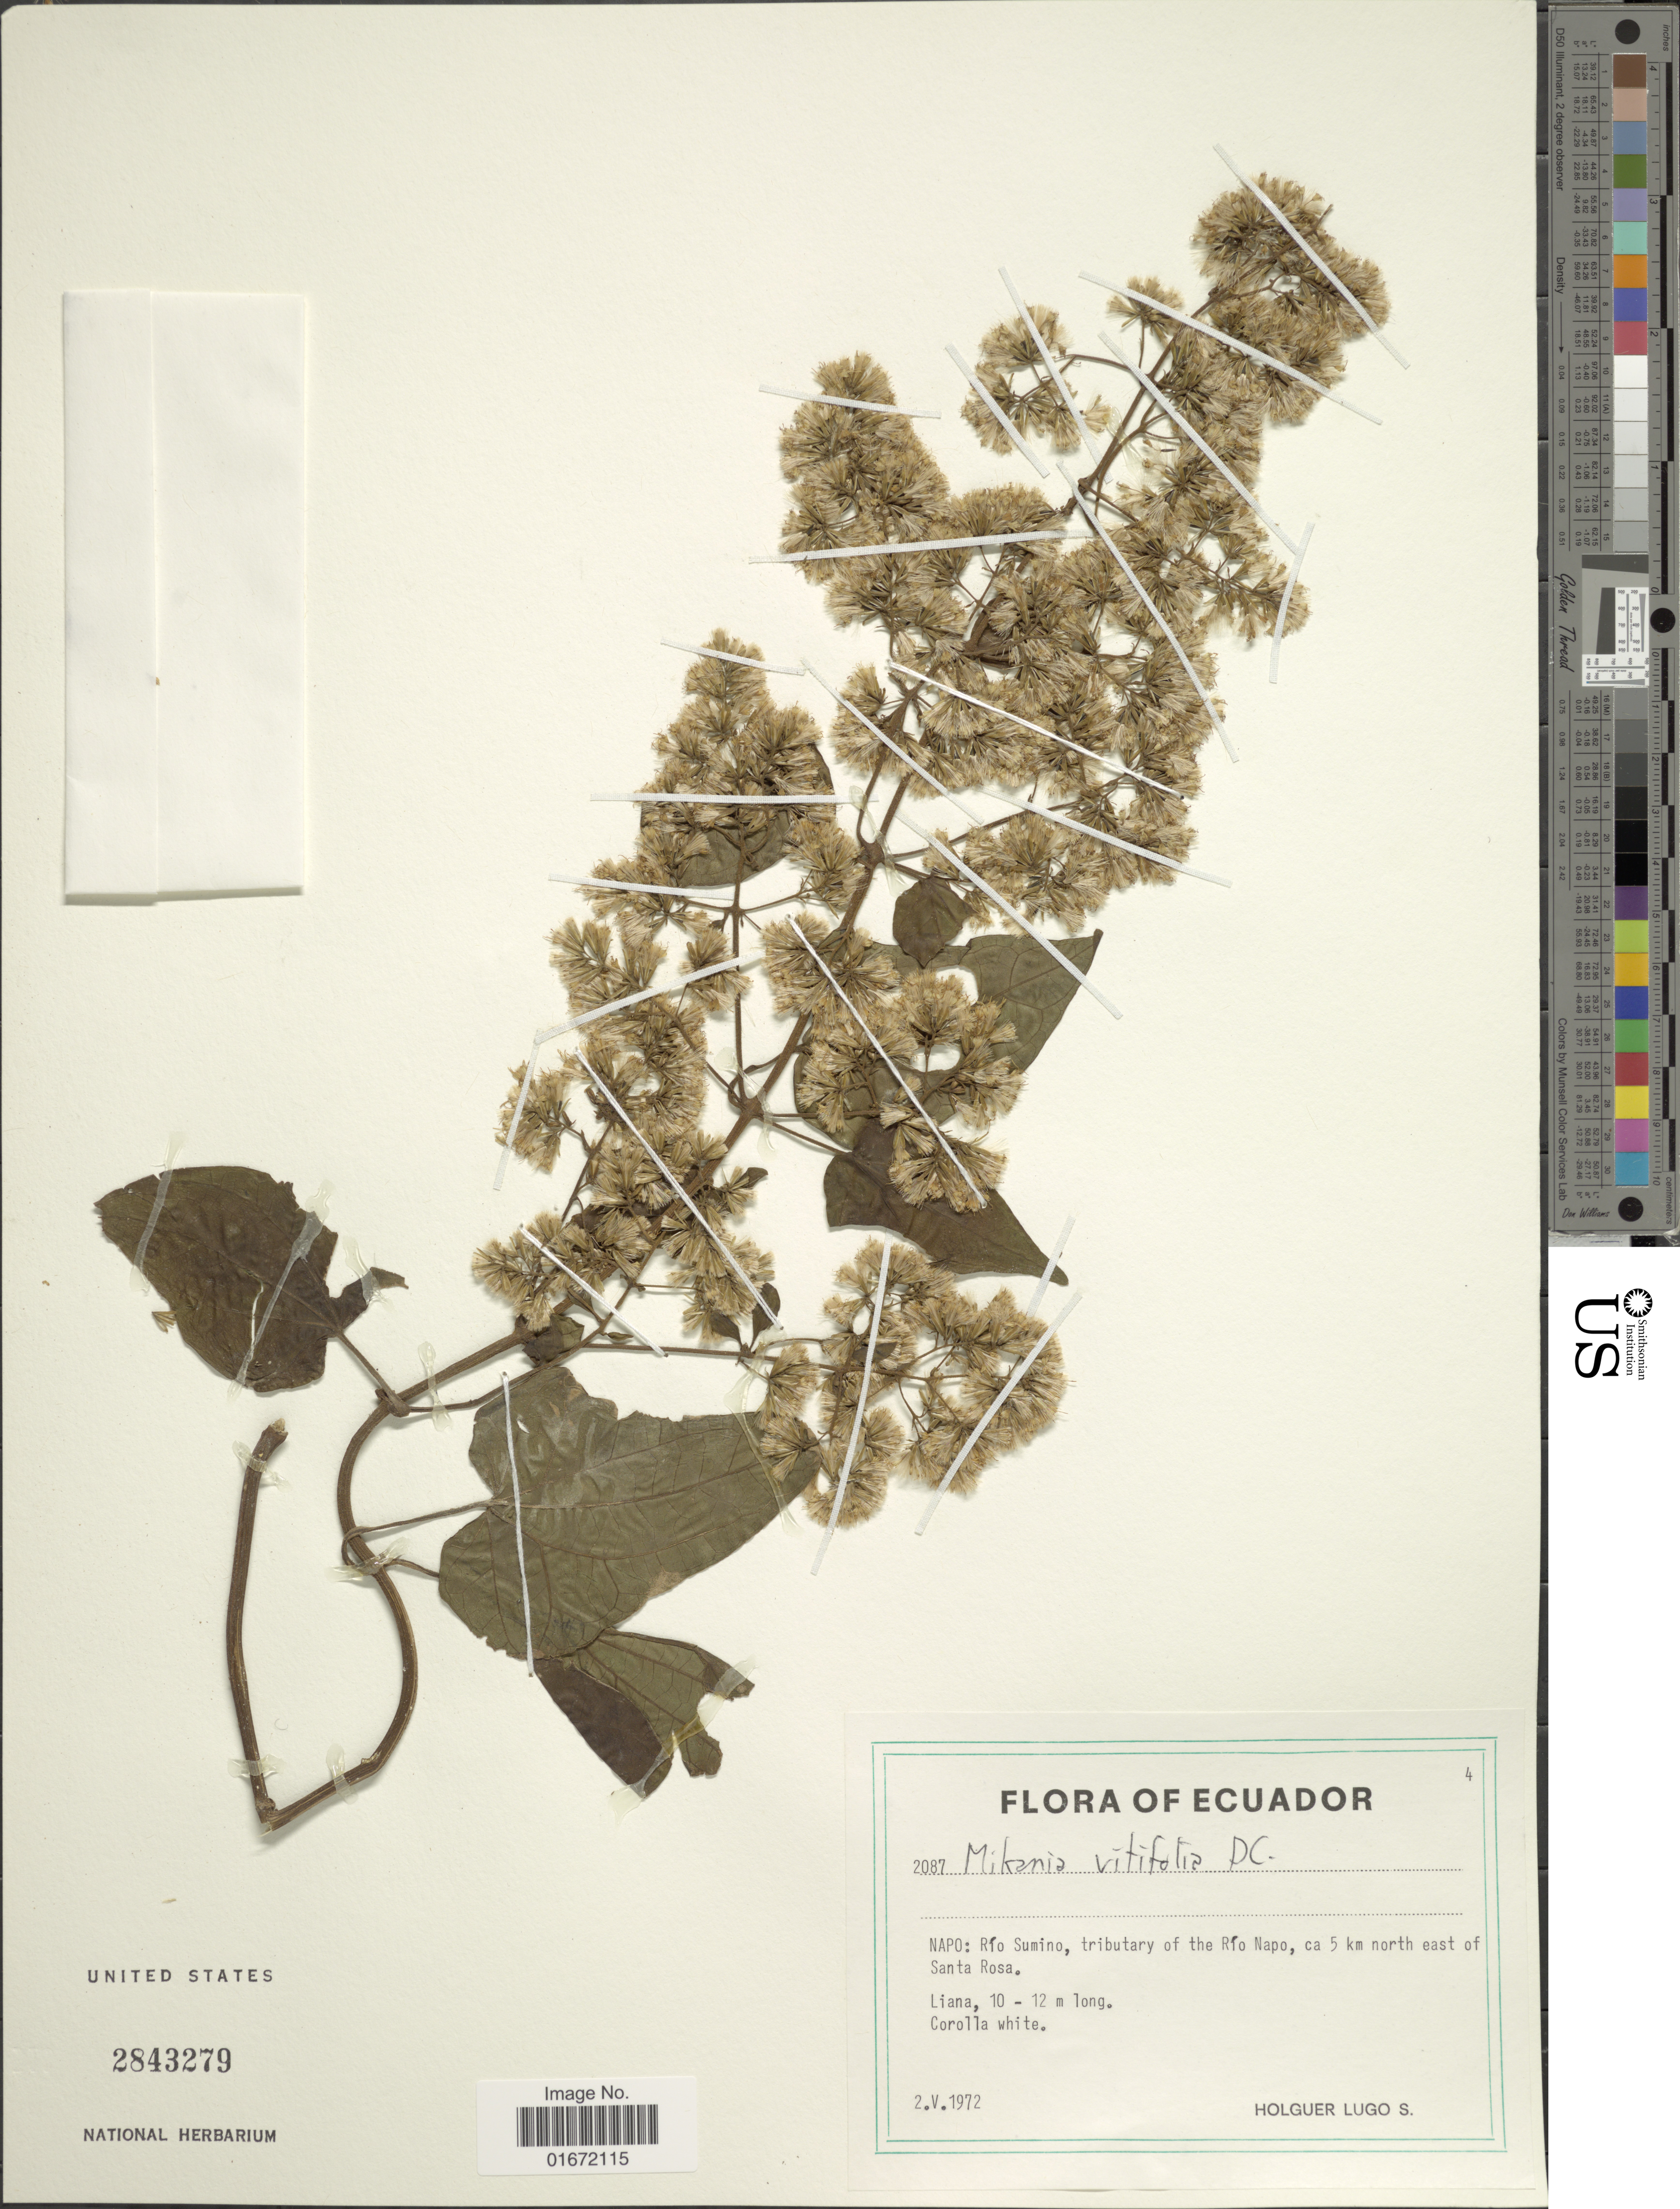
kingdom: Plantae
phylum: Tracheophyta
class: Magnoliopsida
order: Asterales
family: Asteraceae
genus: Mikania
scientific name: Mikania vitifolia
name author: DC.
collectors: H. Lugo S.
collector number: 2087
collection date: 1972-05-02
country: Ecuador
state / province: Napo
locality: Napo: Río Sumino, tributary of the Río Napo, ca 5 km north east of Santa Rosa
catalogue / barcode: US 2843279